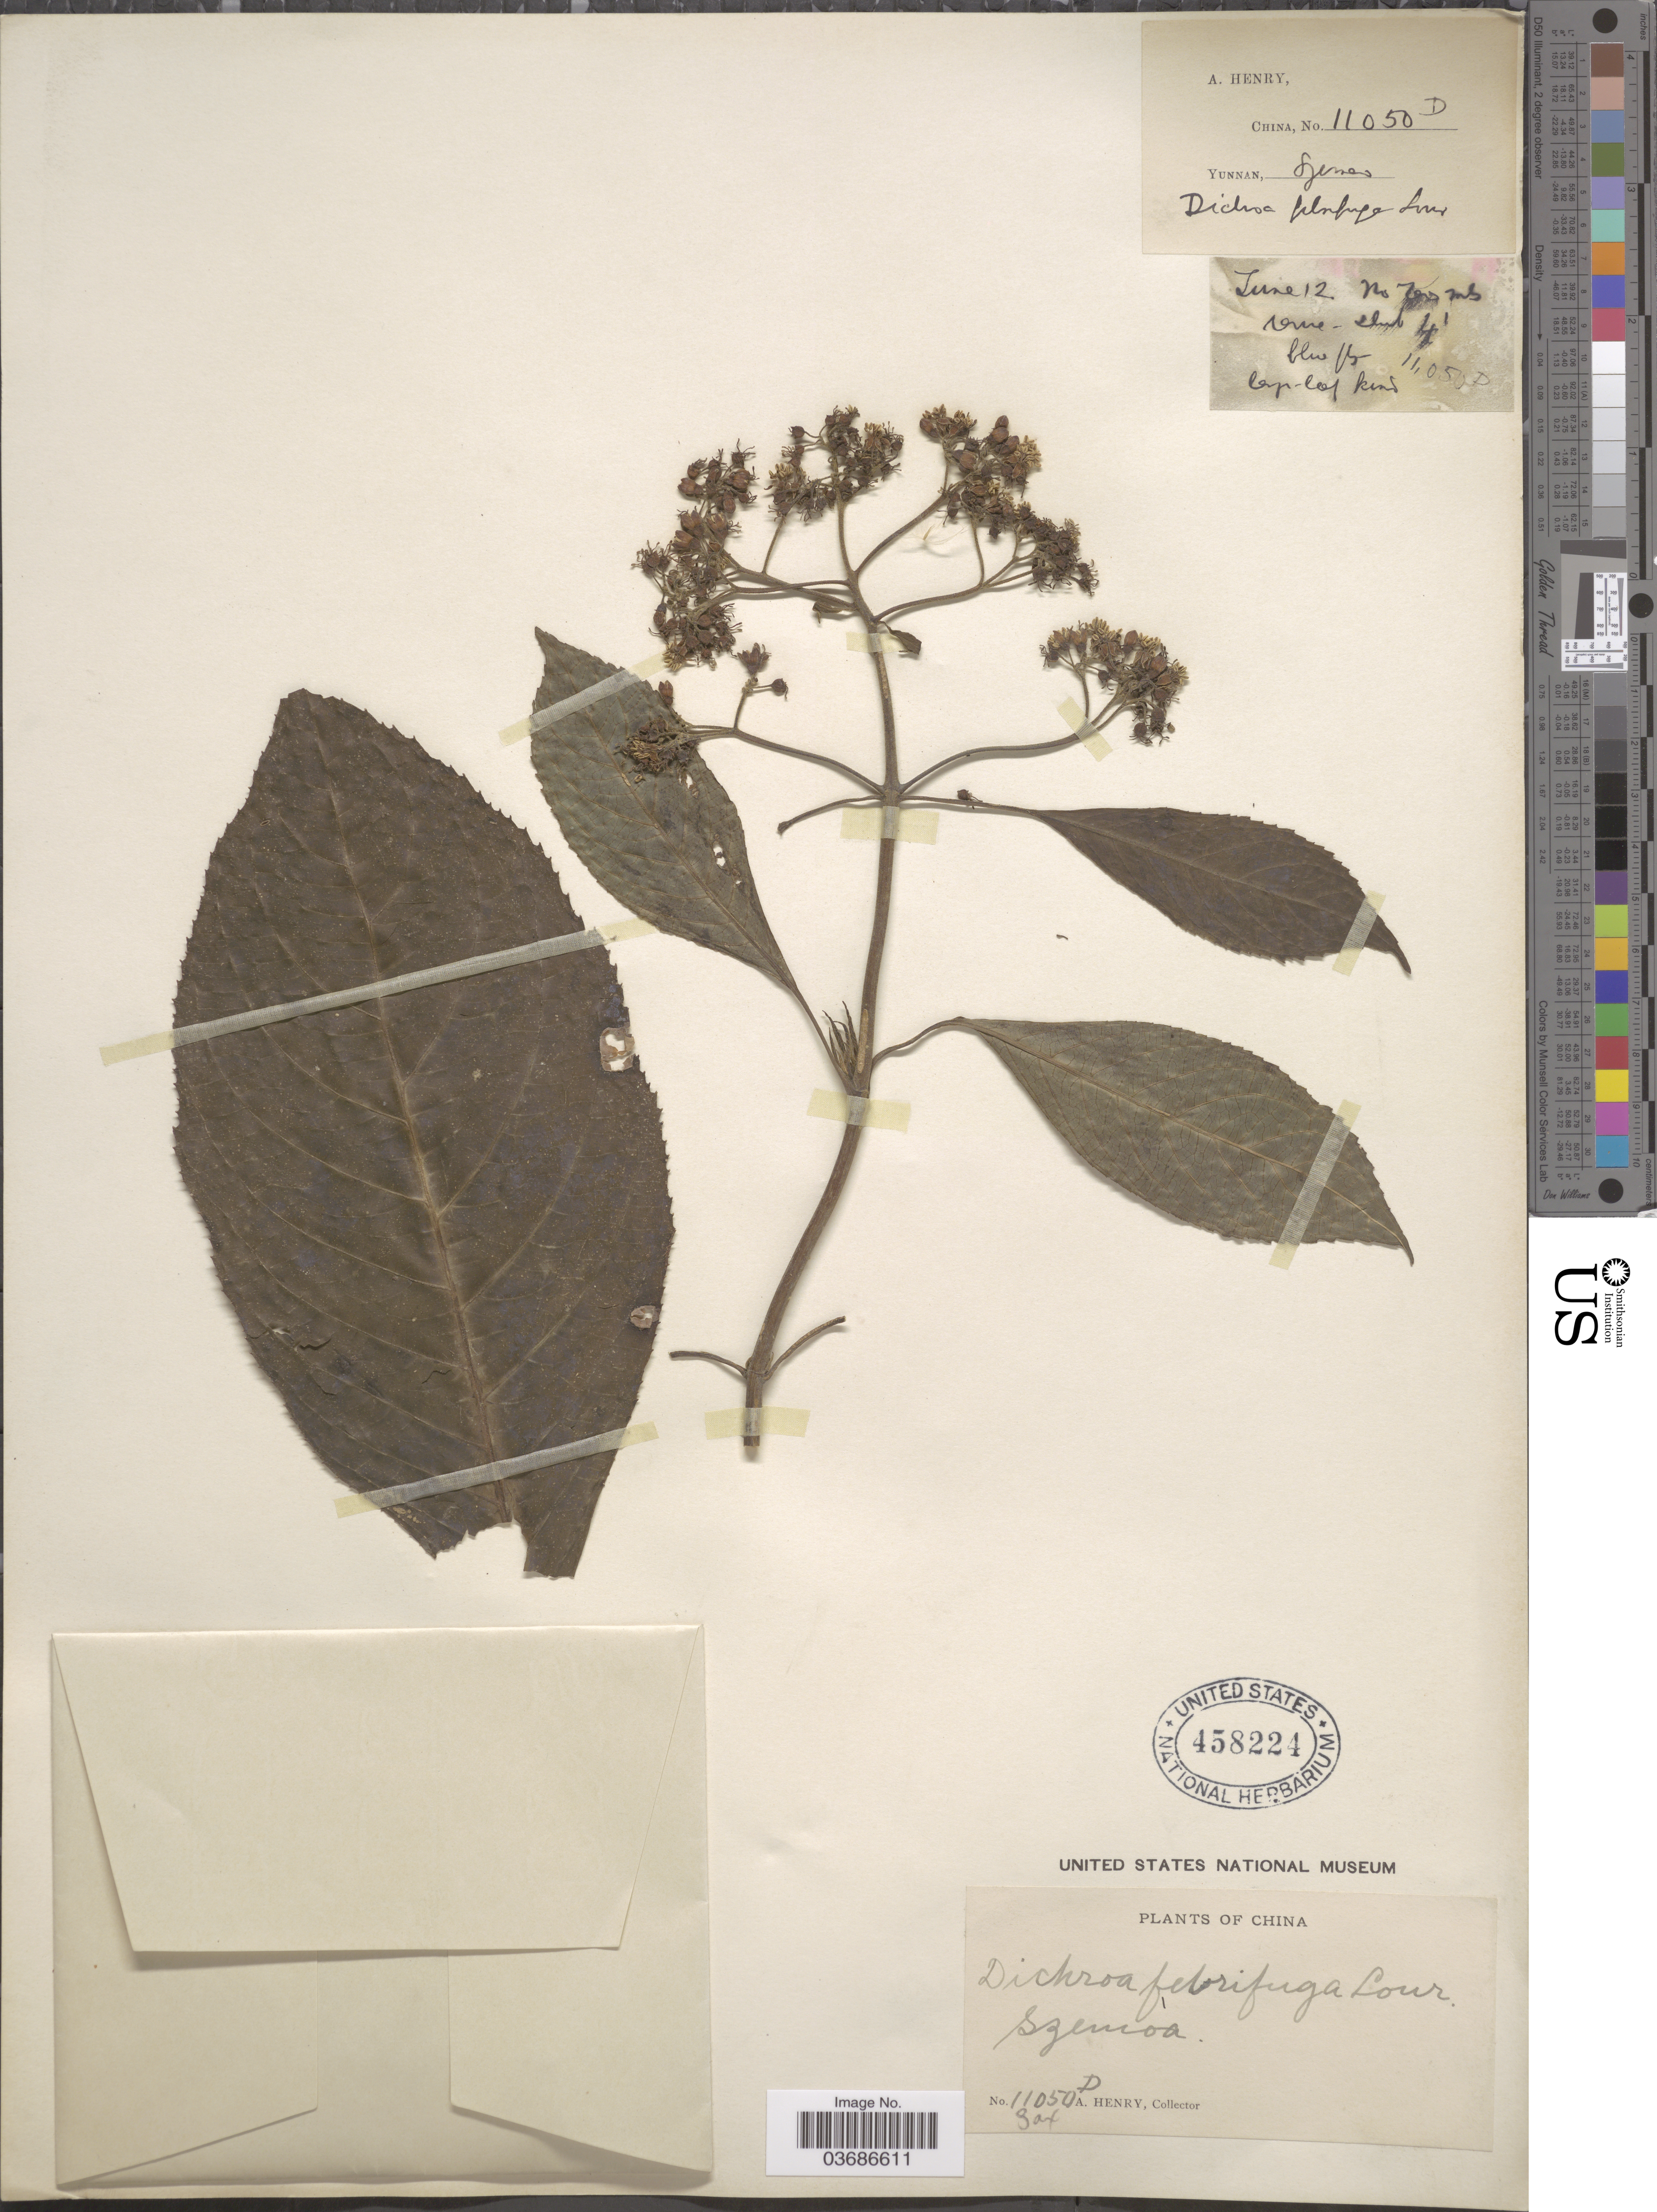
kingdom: Plantae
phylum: Tracheophyta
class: Magnoliopsida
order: Cornales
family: Hydrangeaceae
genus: Hydrangea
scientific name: Hydrangea febrifuga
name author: (Lour.) Y. De Smet & C. Granados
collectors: A. Henry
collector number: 11050D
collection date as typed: Transcribed d/m/y: /6/12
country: China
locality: Szemoa.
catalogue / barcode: US 458224